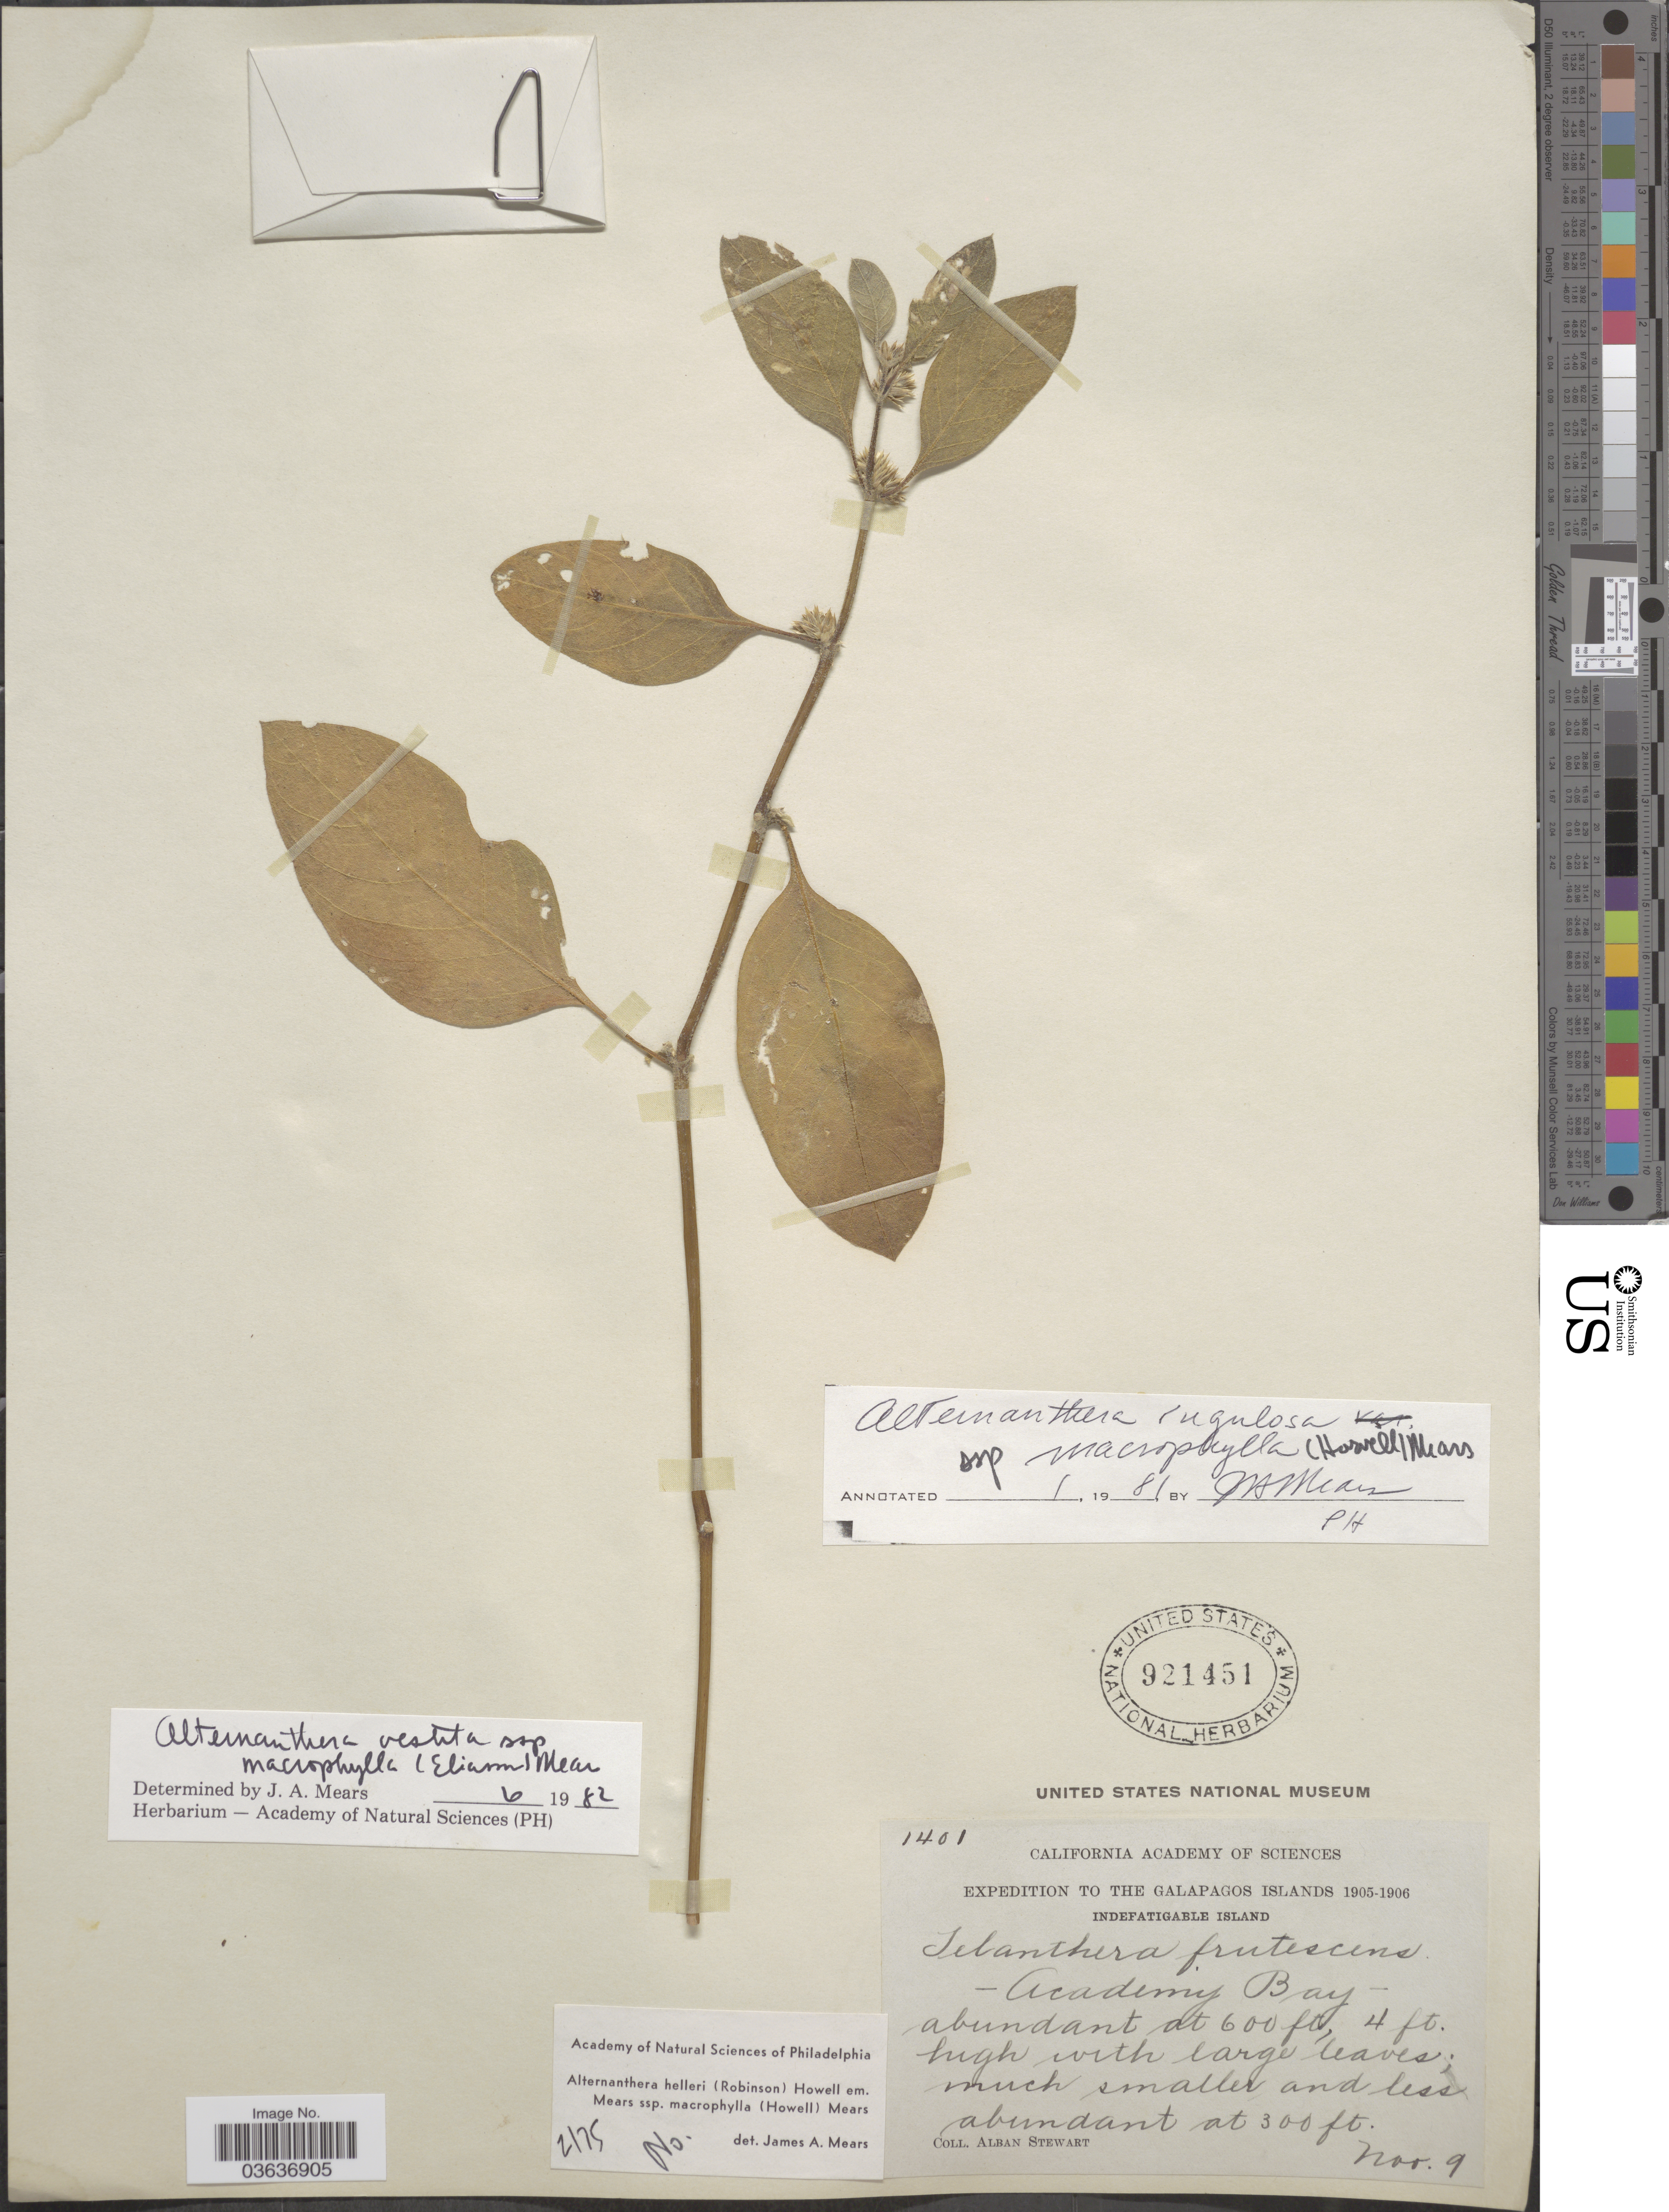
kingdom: Plantae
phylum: Tracheophyta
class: Magnoliopsida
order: Caryophyllales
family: Amaranthaceae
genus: Alternanthera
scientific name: Alternanthera vestita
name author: (Andersson) J.T. Howell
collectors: A. Stewart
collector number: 1401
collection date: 1905-11-09/1906-11-09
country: Ecuador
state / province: Colón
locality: The Galapagos Islands. Indefatigable Island. Academy Bay.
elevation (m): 91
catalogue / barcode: US 921451